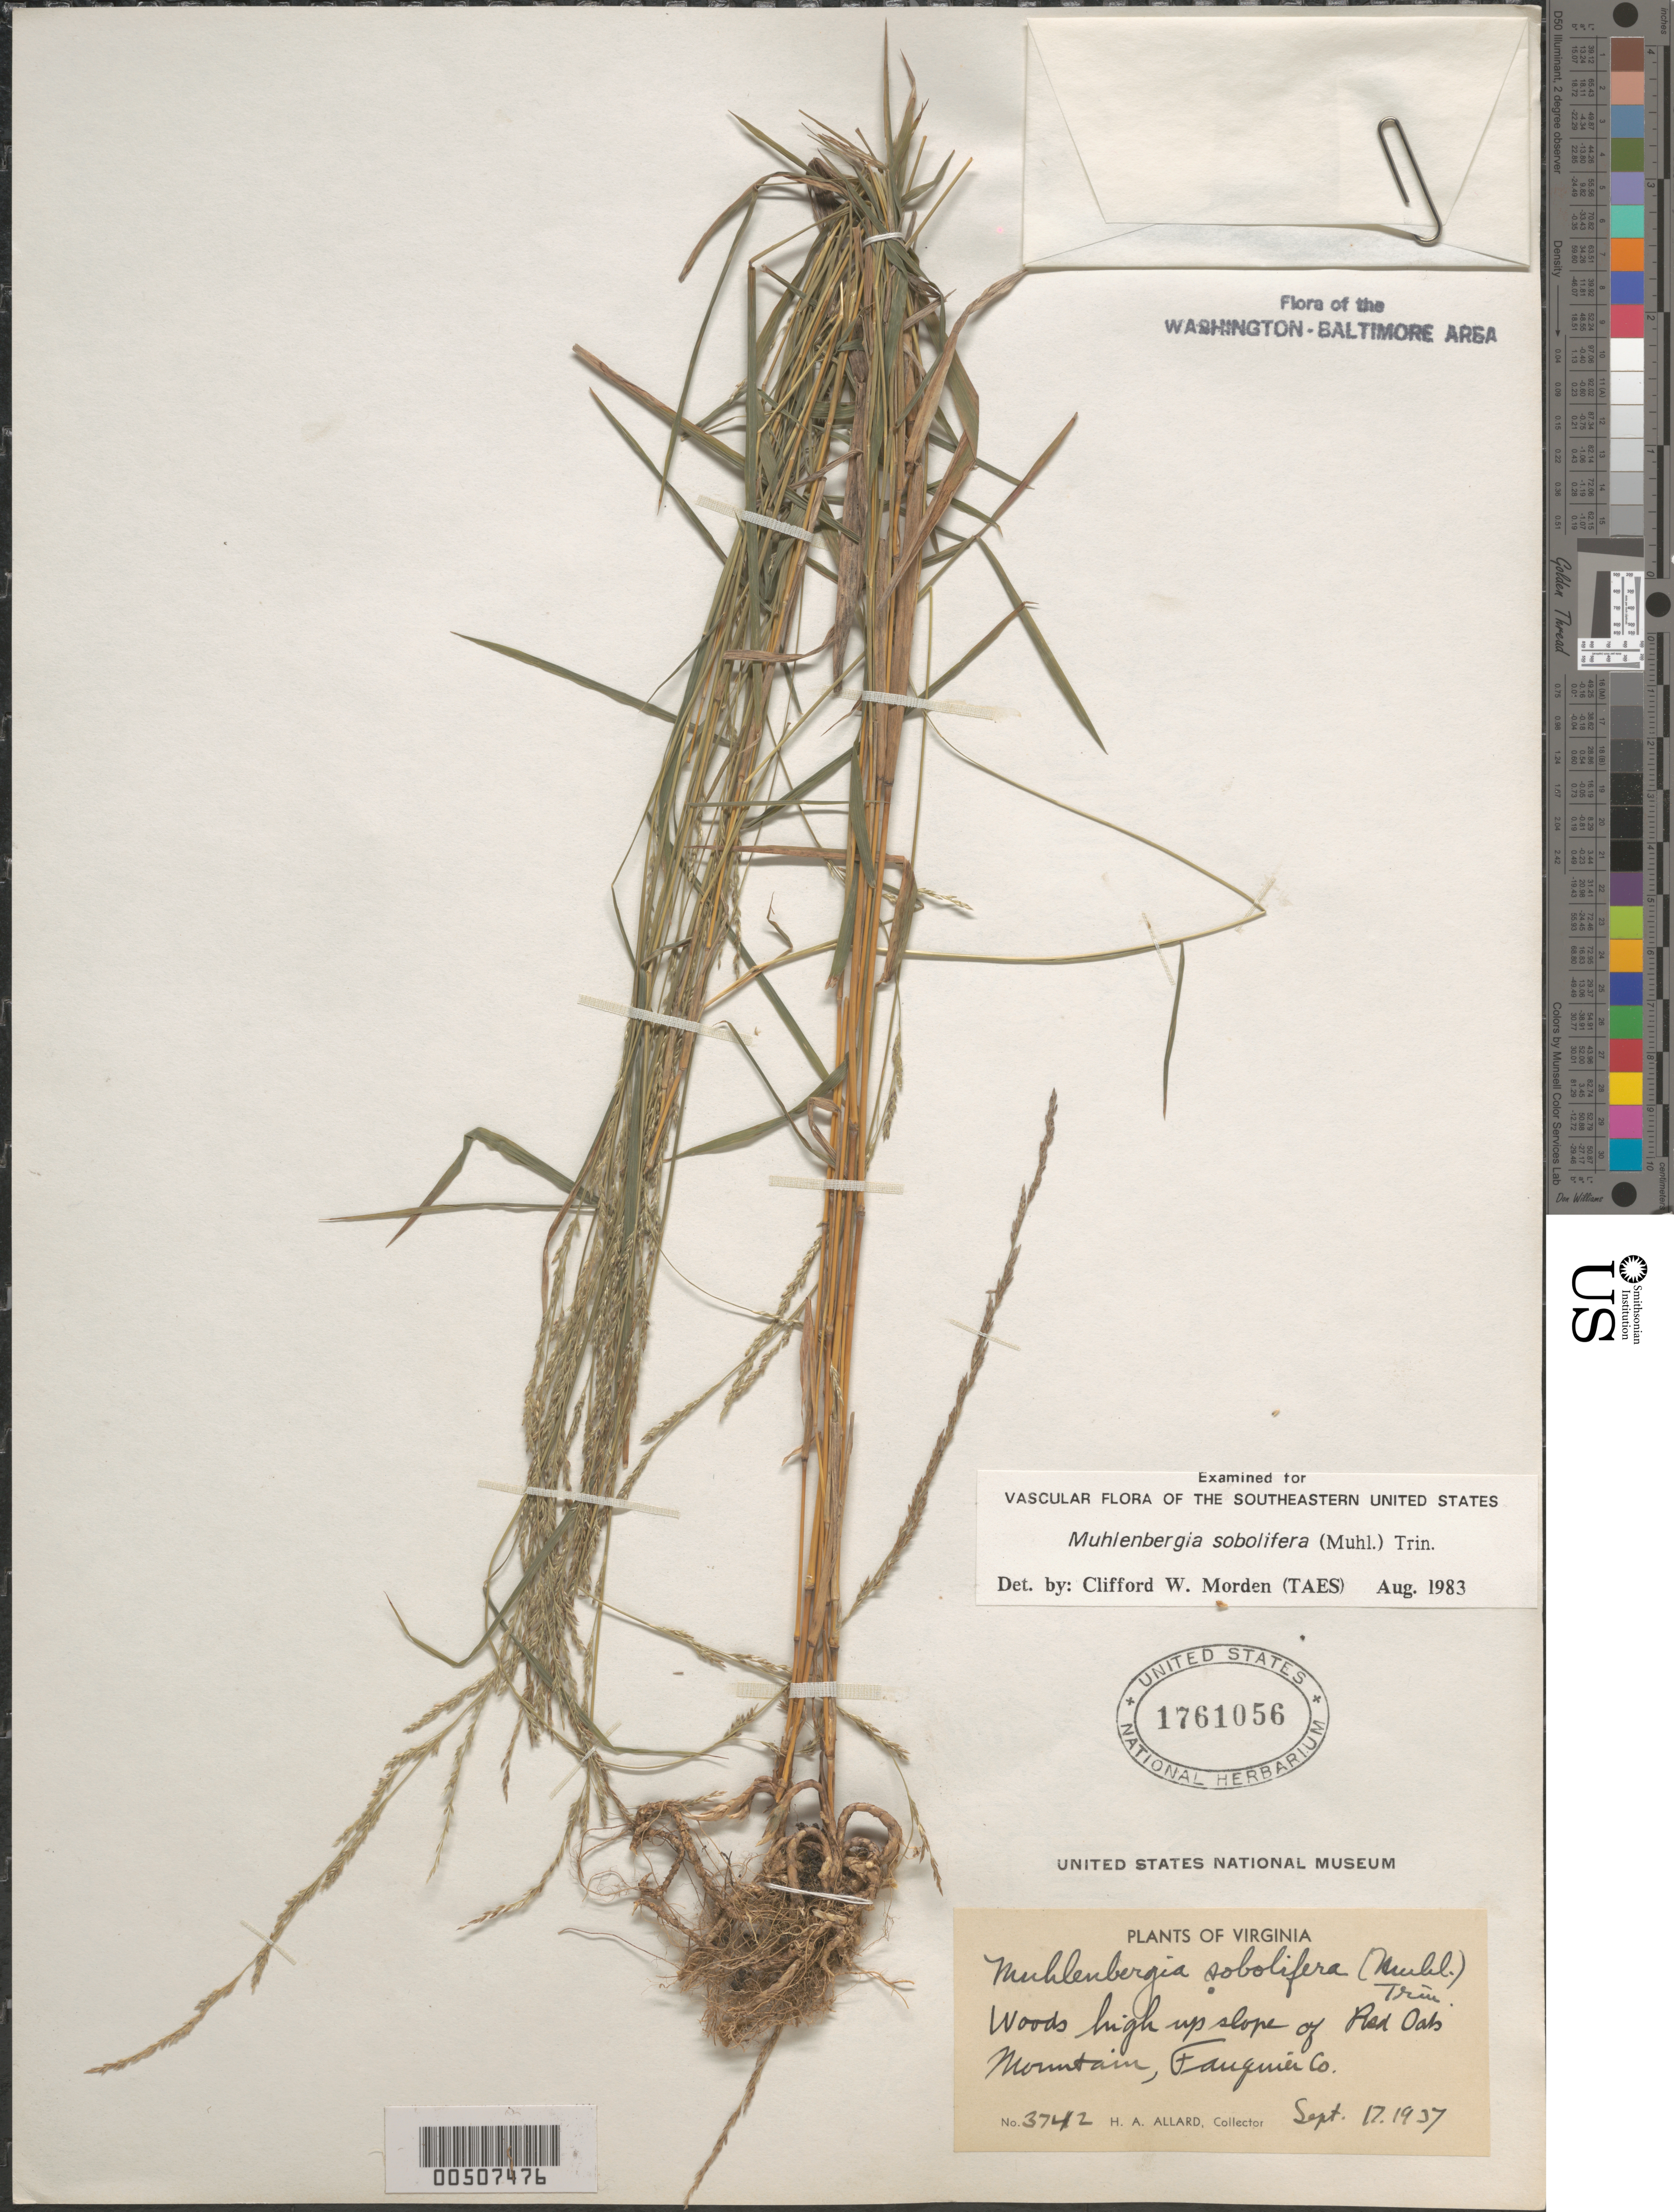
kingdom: Plantae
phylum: Tracheophyta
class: Liliopsida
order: Poales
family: Poaceae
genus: Muhlenbergia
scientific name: Muhlenbergia sobolifera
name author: (Muhl. ex Willd.) Trin.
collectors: H. A. Allard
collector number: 3742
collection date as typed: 17 Sep 1937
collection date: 1937-09-17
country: United States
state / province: Virginia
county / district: Fauquier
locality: Red Oak Mountain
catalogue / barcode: US 1761056